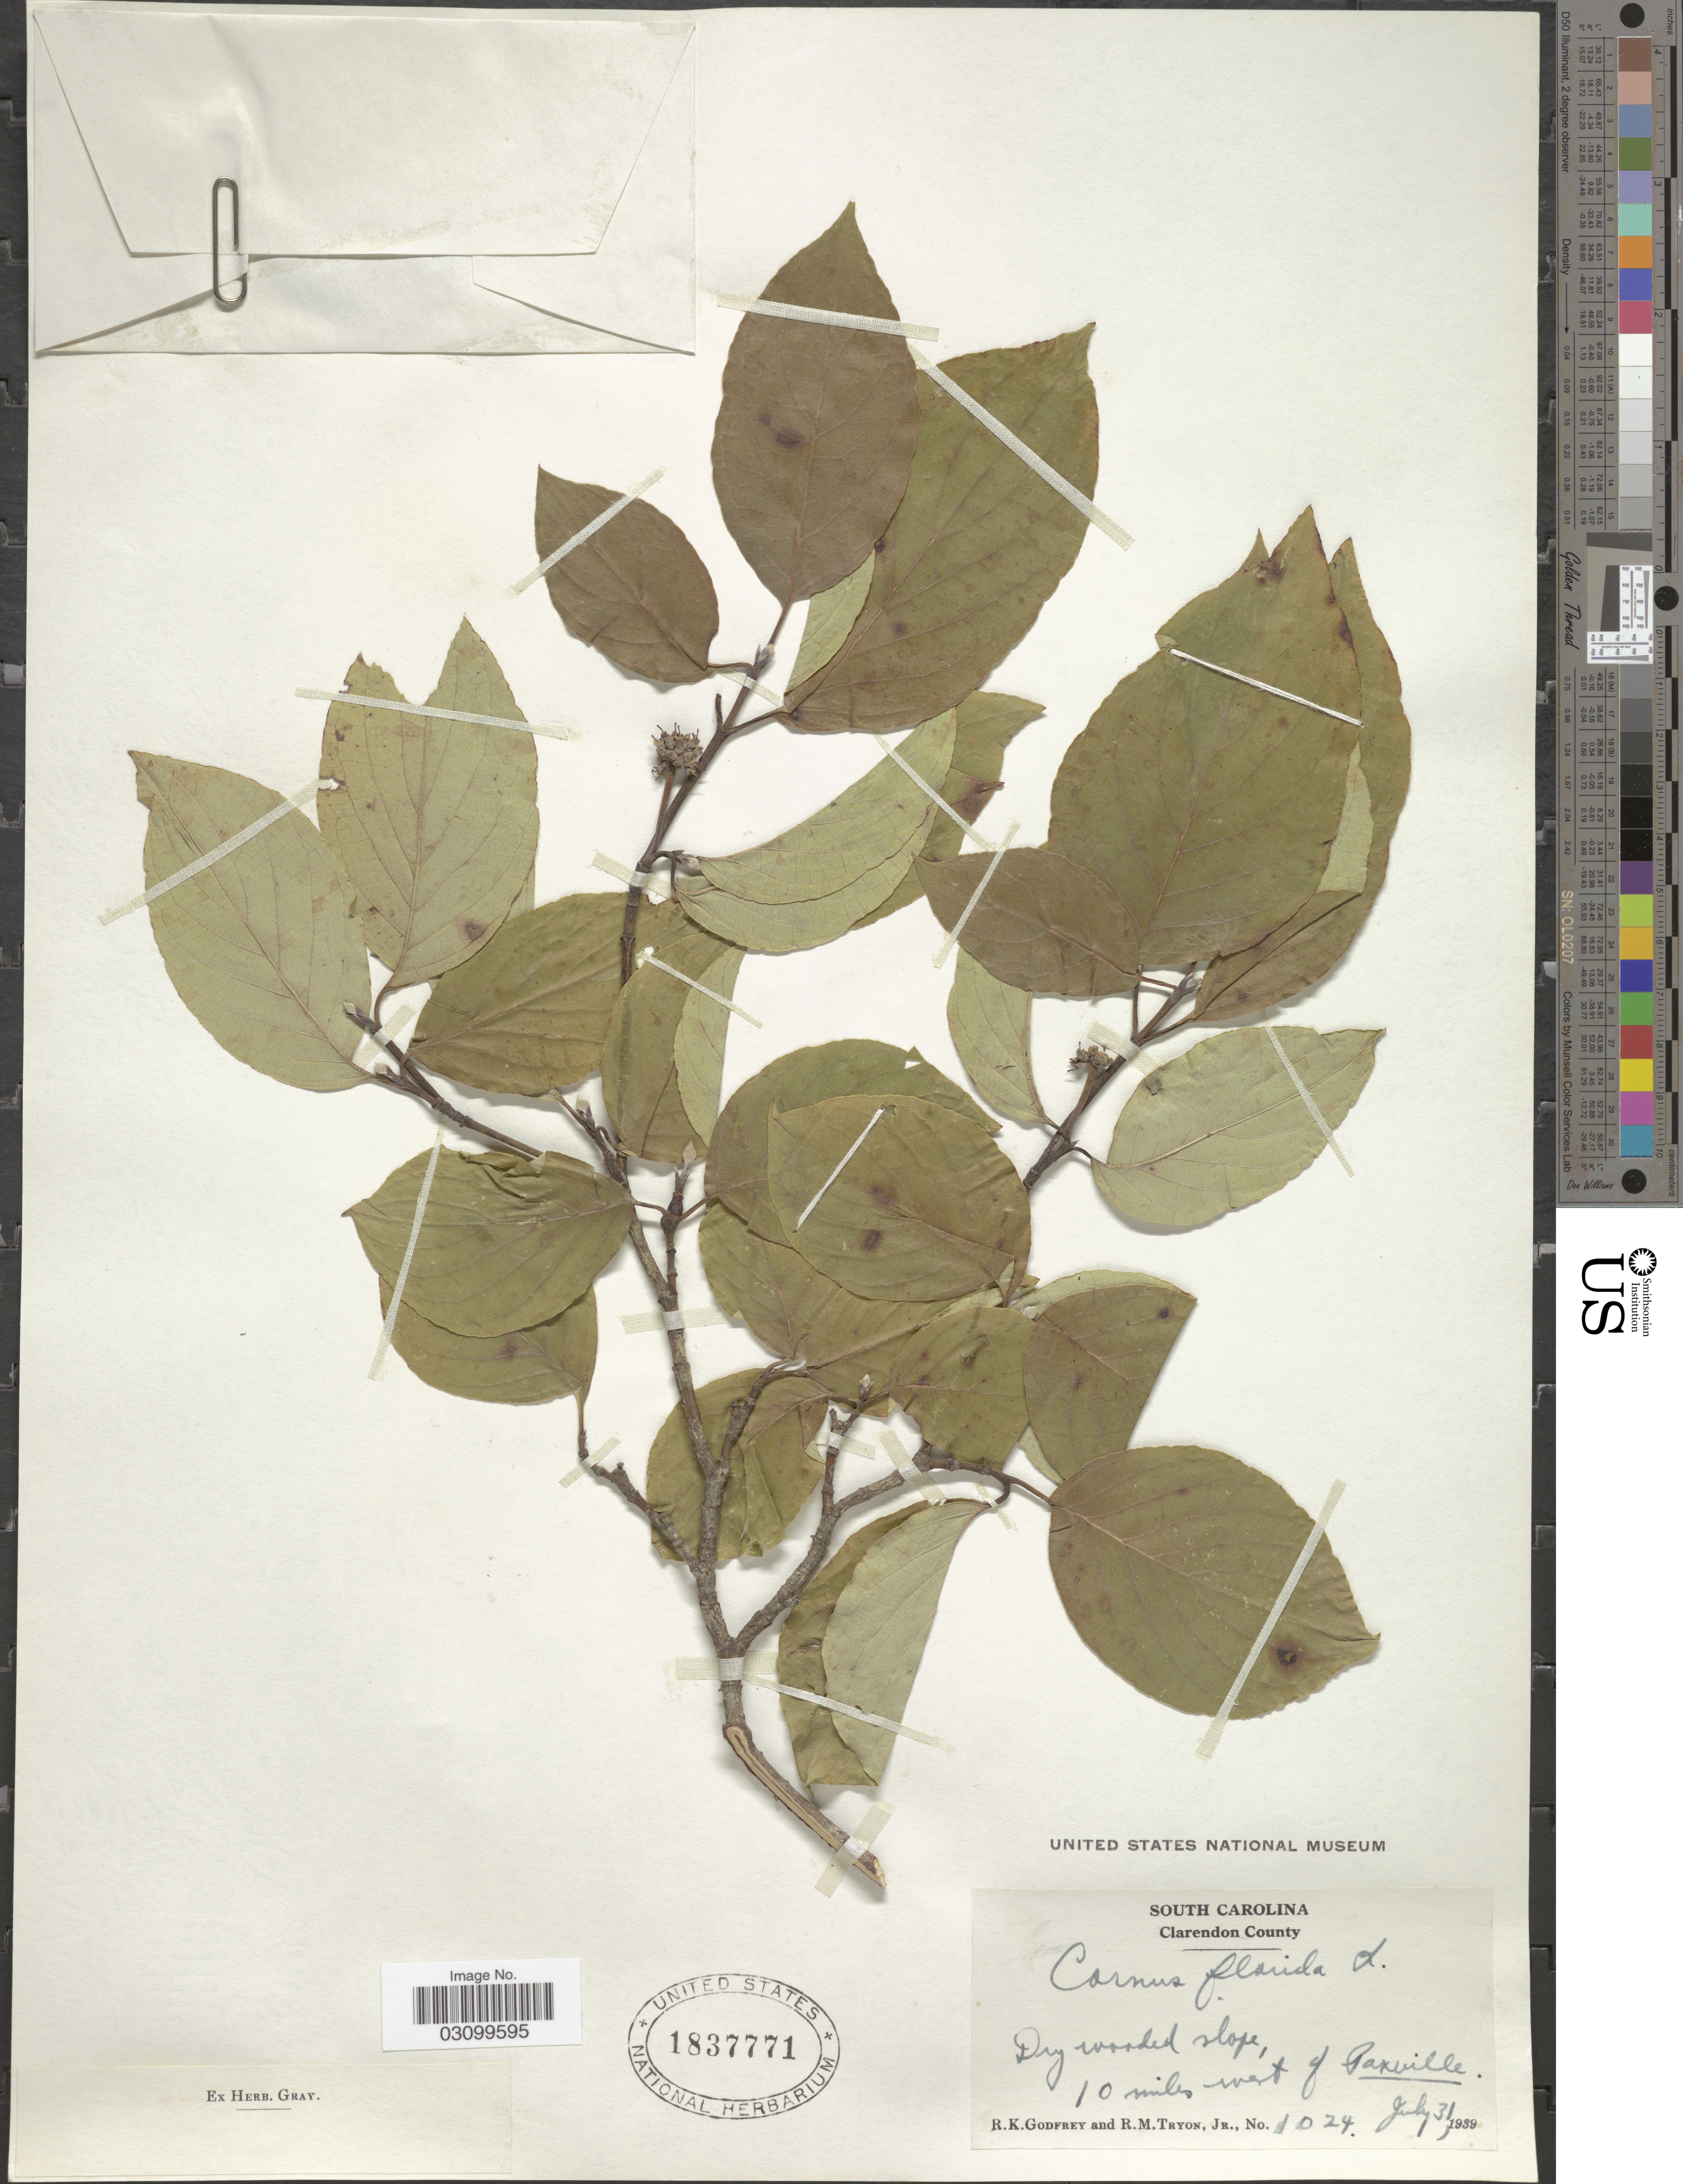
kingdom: Plantae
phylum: Tracheophyta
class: Magnoliopsida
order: Cornales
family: Cornaceae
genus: Cornus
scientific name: Cornus florida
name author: L.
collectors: R. K. Godfrey & R. Tryon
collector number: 1024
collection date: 1939-07-31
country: United States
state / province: South Carolina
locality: Clarendon County. 10 miles west of Paxville.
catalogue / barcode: US 1837771